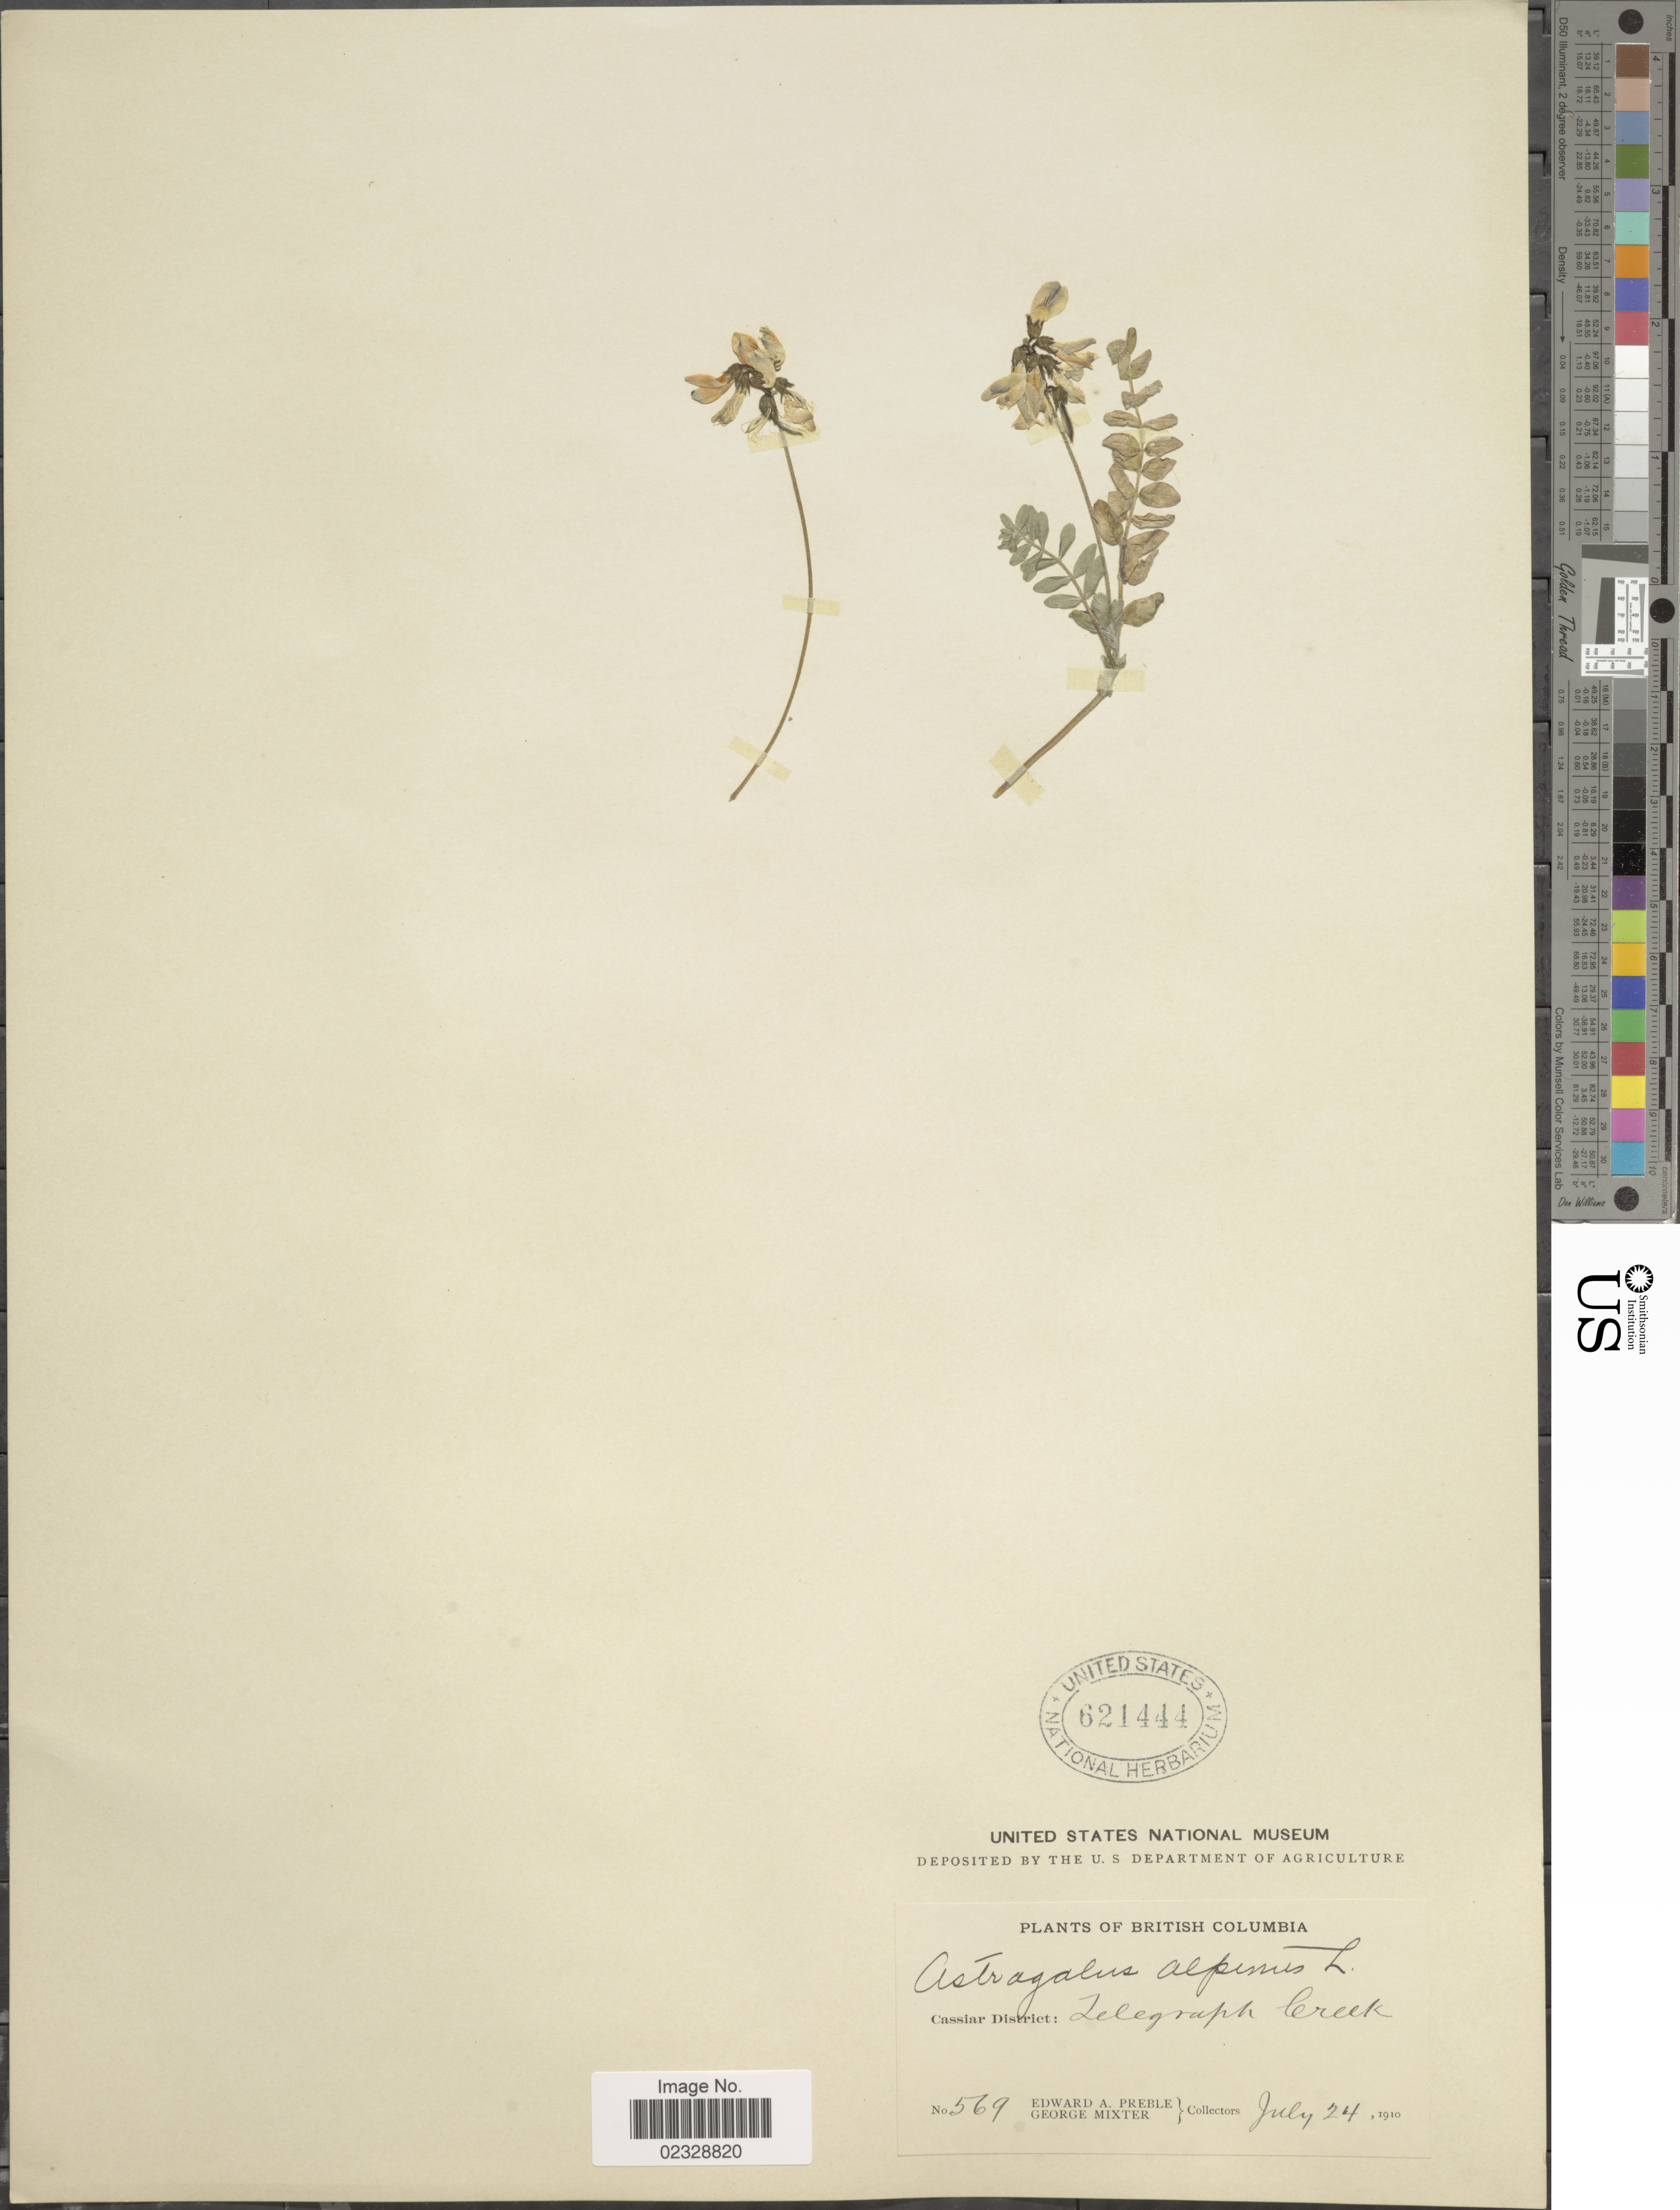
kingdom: Plantae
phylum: Tracheophyta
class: Magnoliopsida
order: Fabales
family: Fabaceae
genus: Astragalus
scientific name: Astragalus alpinus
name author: L.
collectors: E. Preble & G. Mixter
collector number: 569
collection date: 1910-07-24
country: Canada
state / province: British Columbia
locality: Cassiar District, Telegraph Creek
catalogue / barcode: US 621444